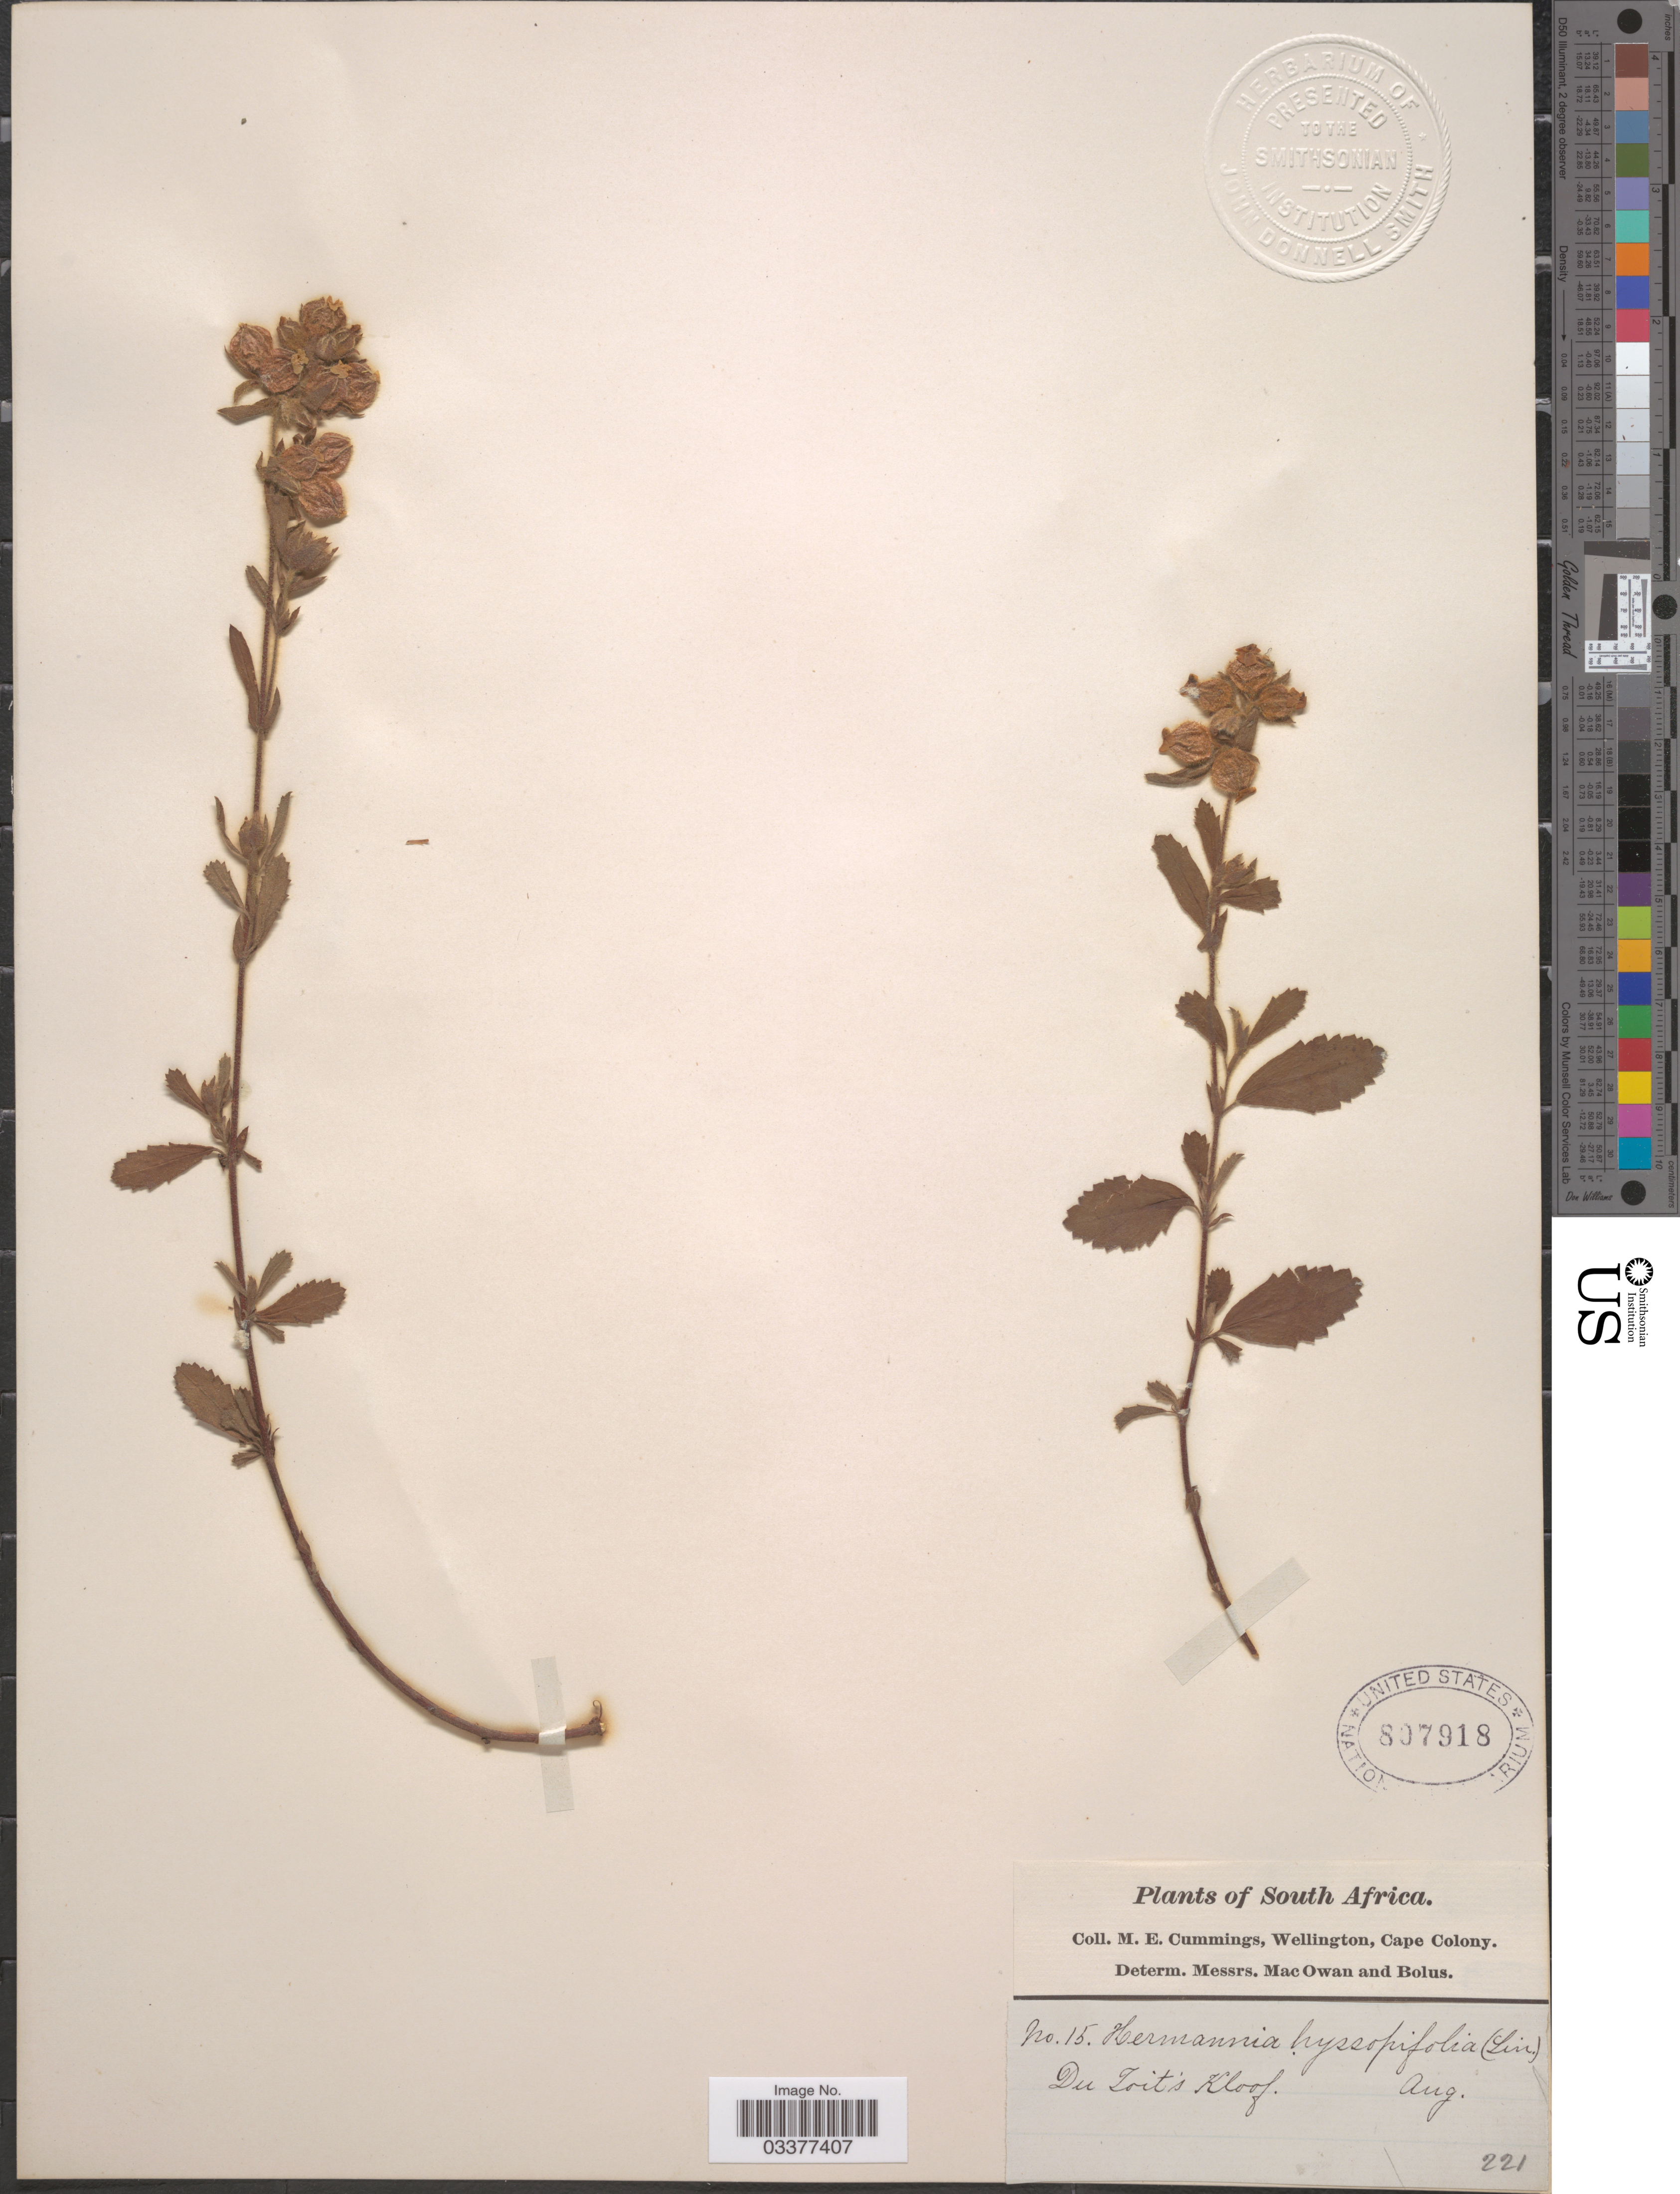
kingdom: Plantae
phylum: Tracheophyta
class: Magnoliopsida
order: Malvales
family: Malvaceae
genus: Hermannia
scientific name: Hermannia hyssopifolia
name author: L.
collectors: M. E. Cummings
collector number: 15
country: South Africa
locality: Du Toit's Kloof.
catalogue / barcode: US 807918